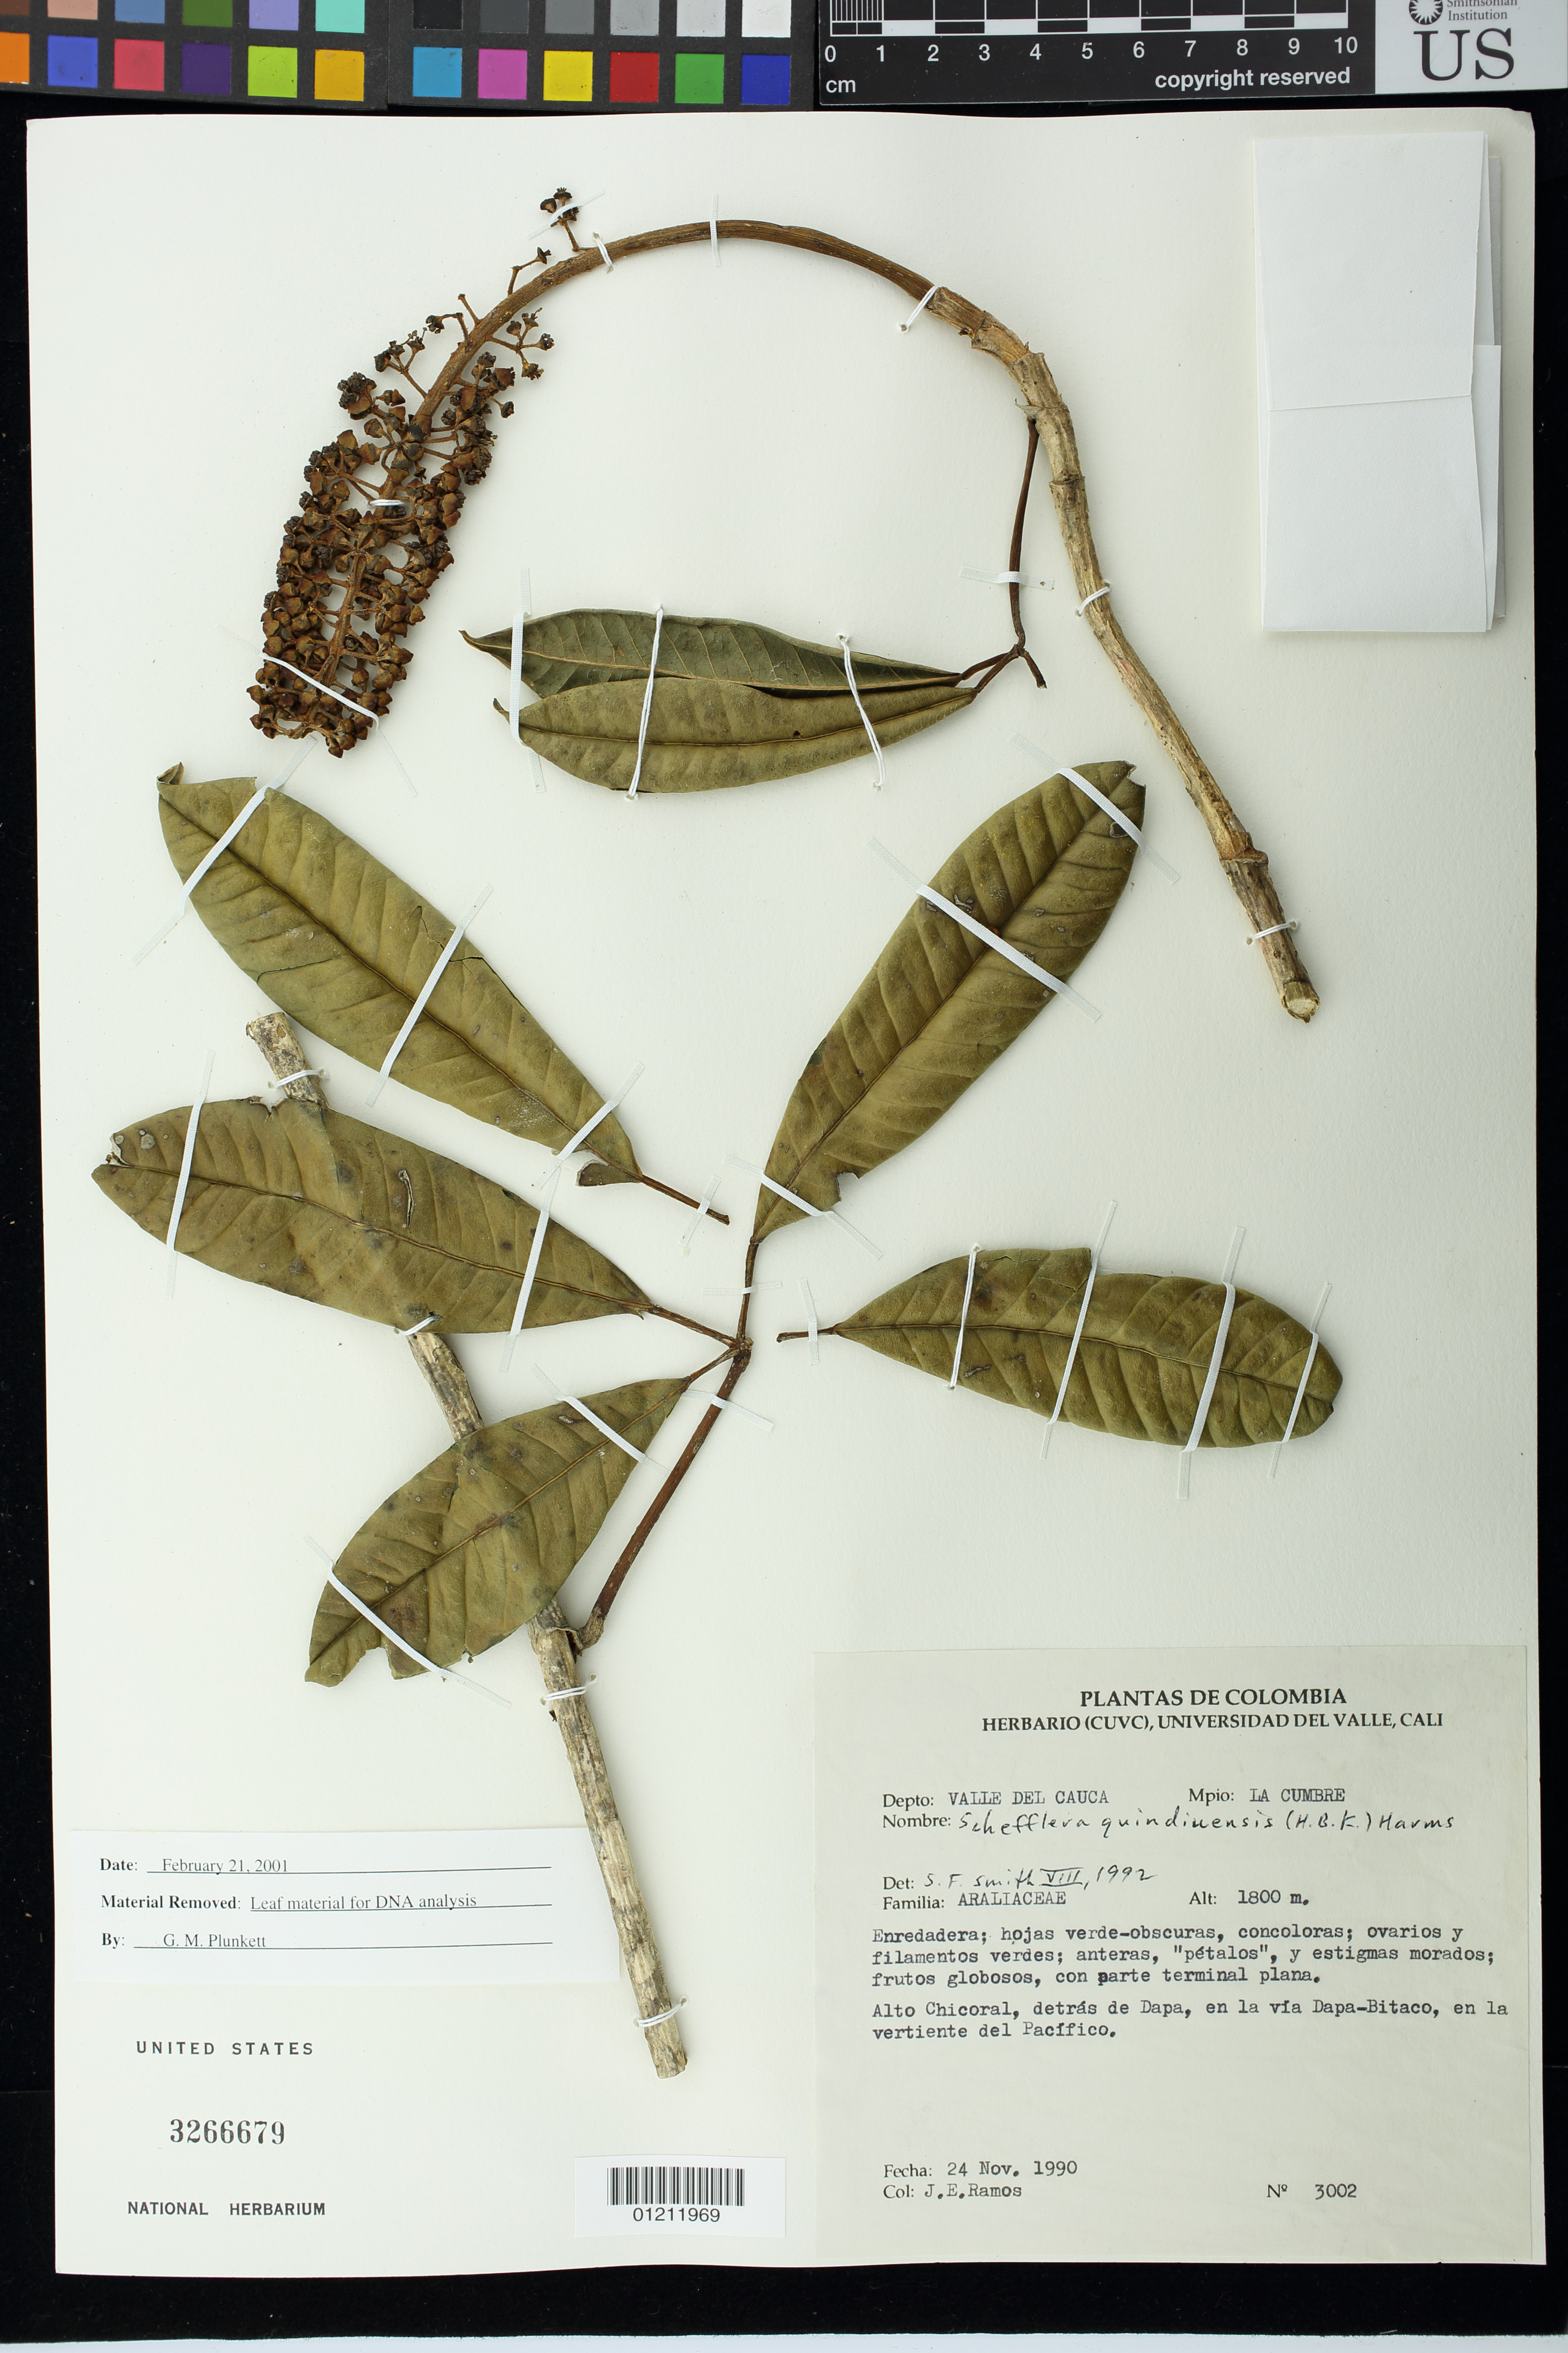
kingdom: Plantae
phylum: Tracheophyta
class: Magnoliopsida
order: Apiales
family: Araliaceae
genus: Schefflera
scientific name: Schefflera quinduensis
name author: (Kunth) Harms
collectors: J. E. Ramos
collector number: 3002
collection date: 1990-11-24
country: Colombia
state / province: Valle del Cauca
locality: Depto: Valle del Cauca, Mpio: La Cumbre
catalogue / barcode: US 3266679